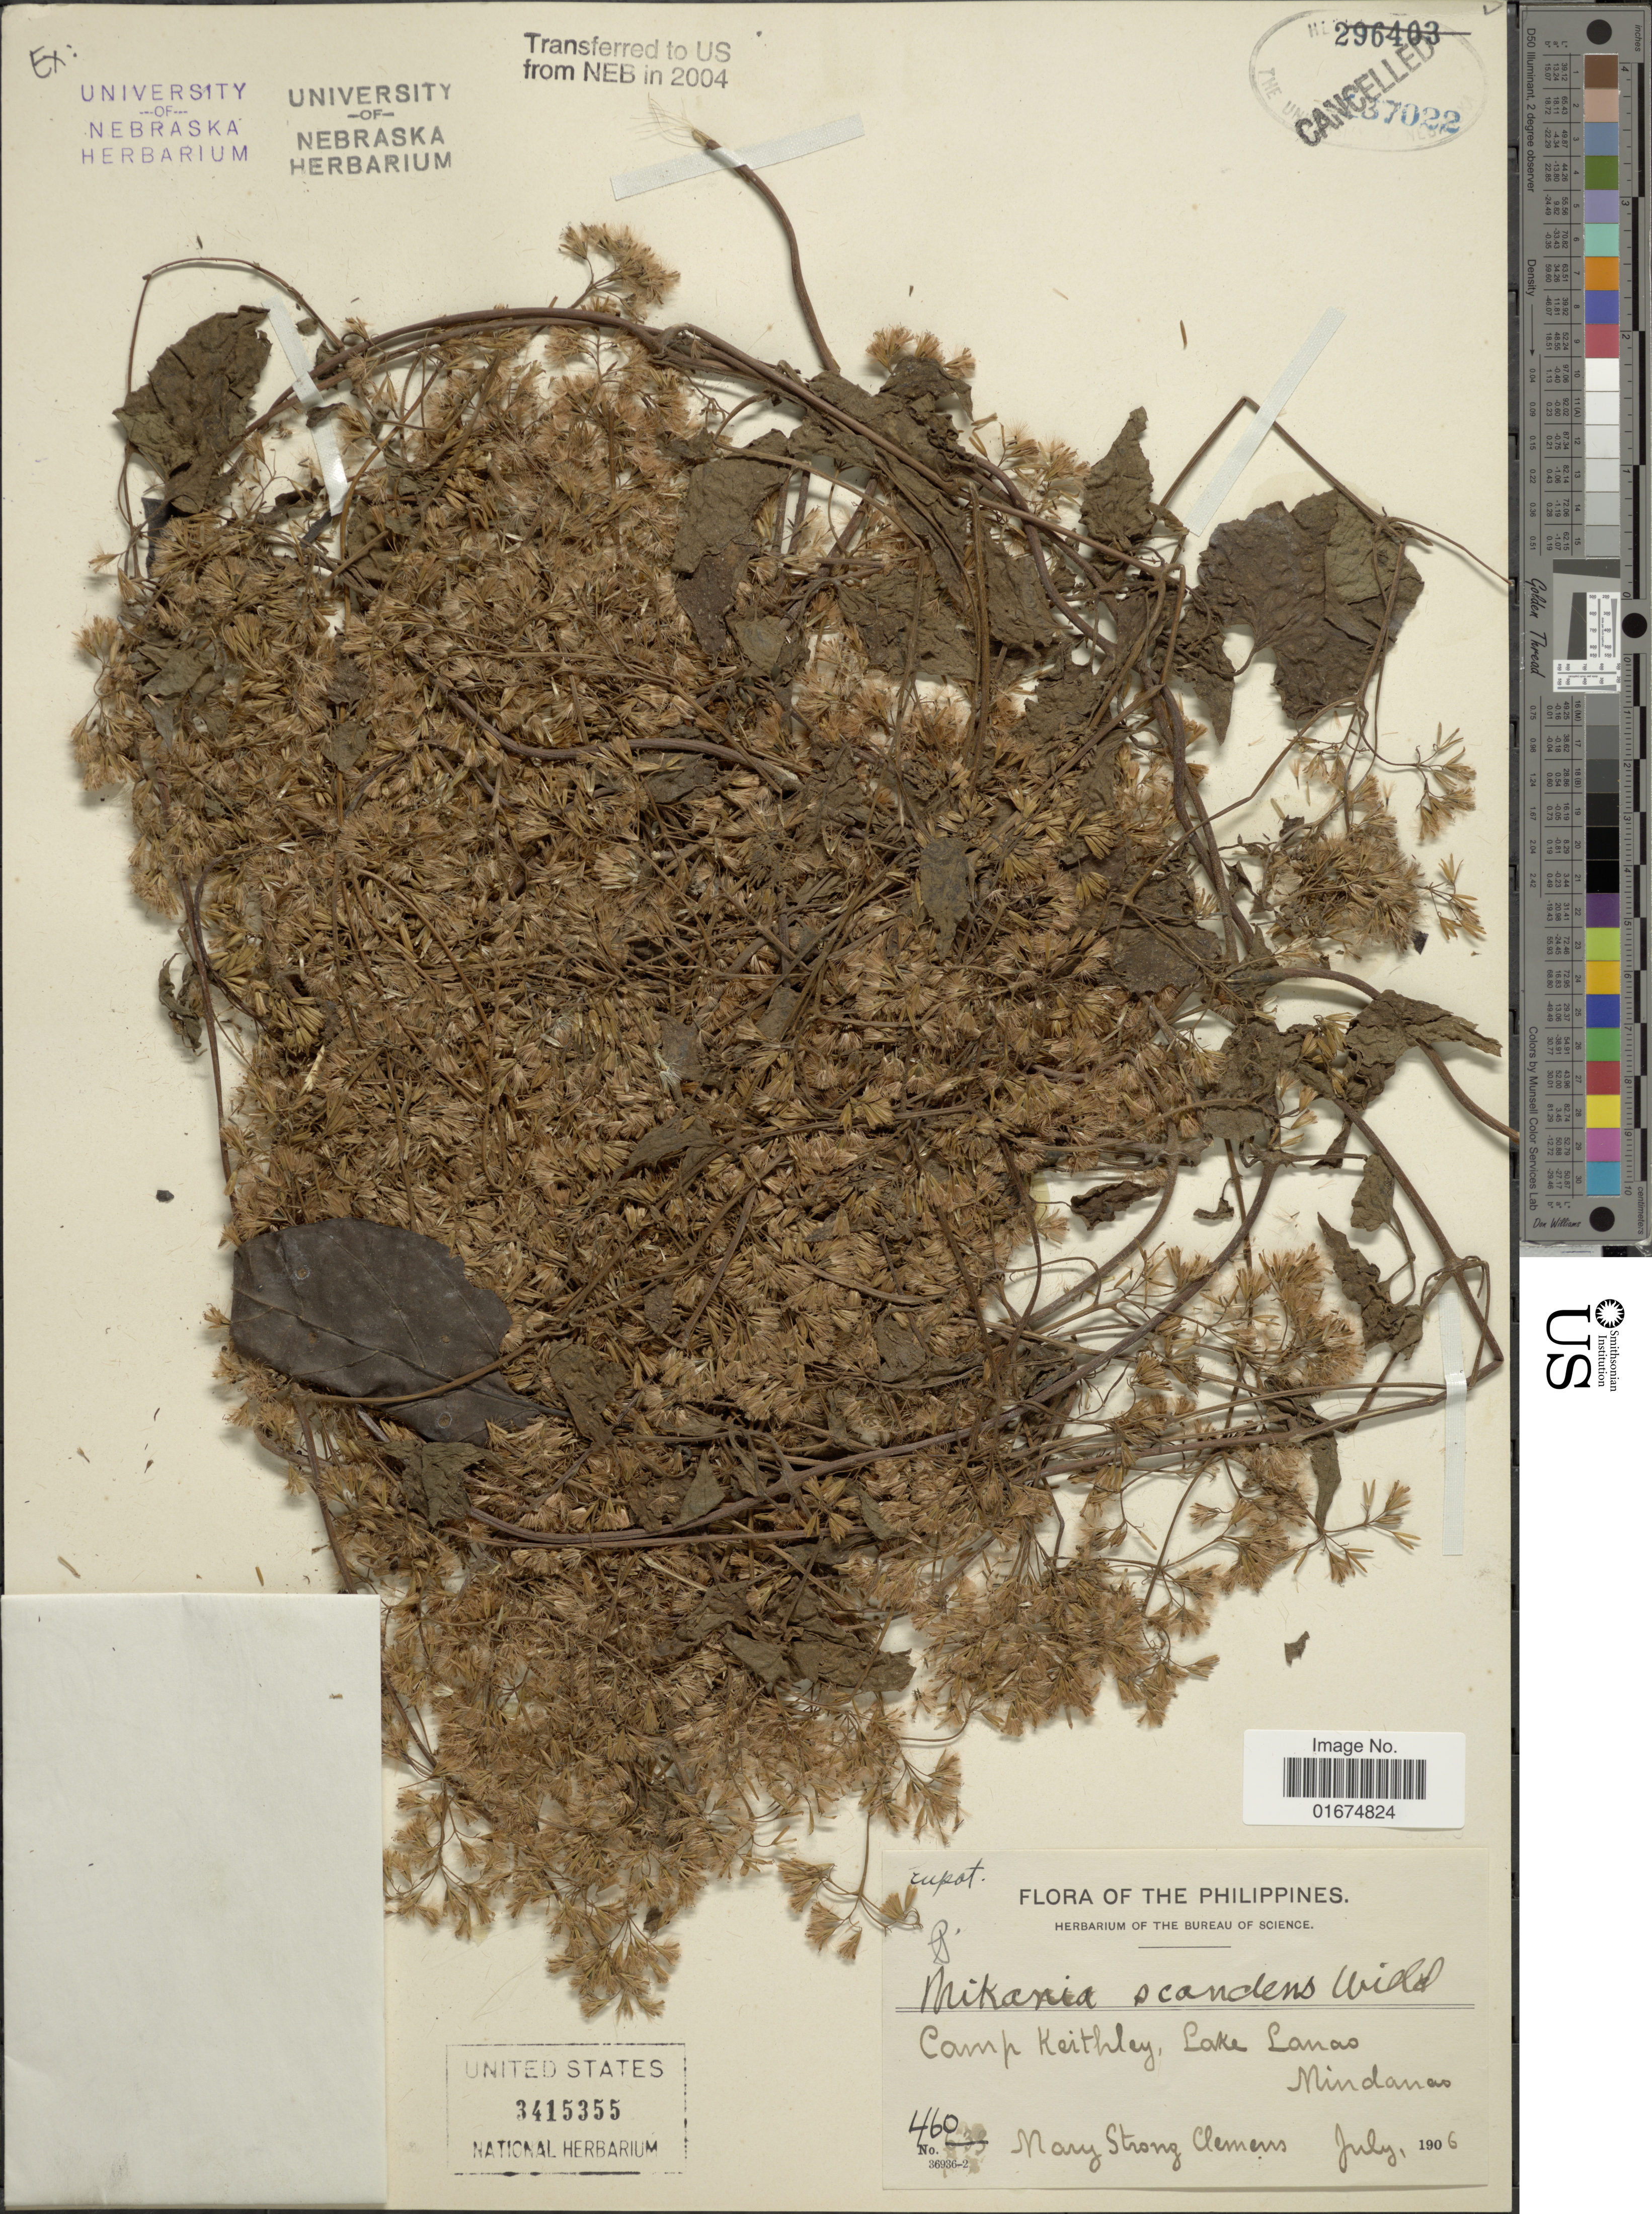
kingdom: Plantae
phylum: Tracheophyta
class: Magnoliopsida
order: Asterales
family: Asteraceae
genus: Mikania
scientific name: Mikania scandens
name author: (L.) Willd.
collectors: M. S. Clemens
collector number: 460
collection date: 1906-07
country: Philippines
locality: Camp Keithley, Lake Lanas, Mindanas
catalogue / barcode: US 3415355